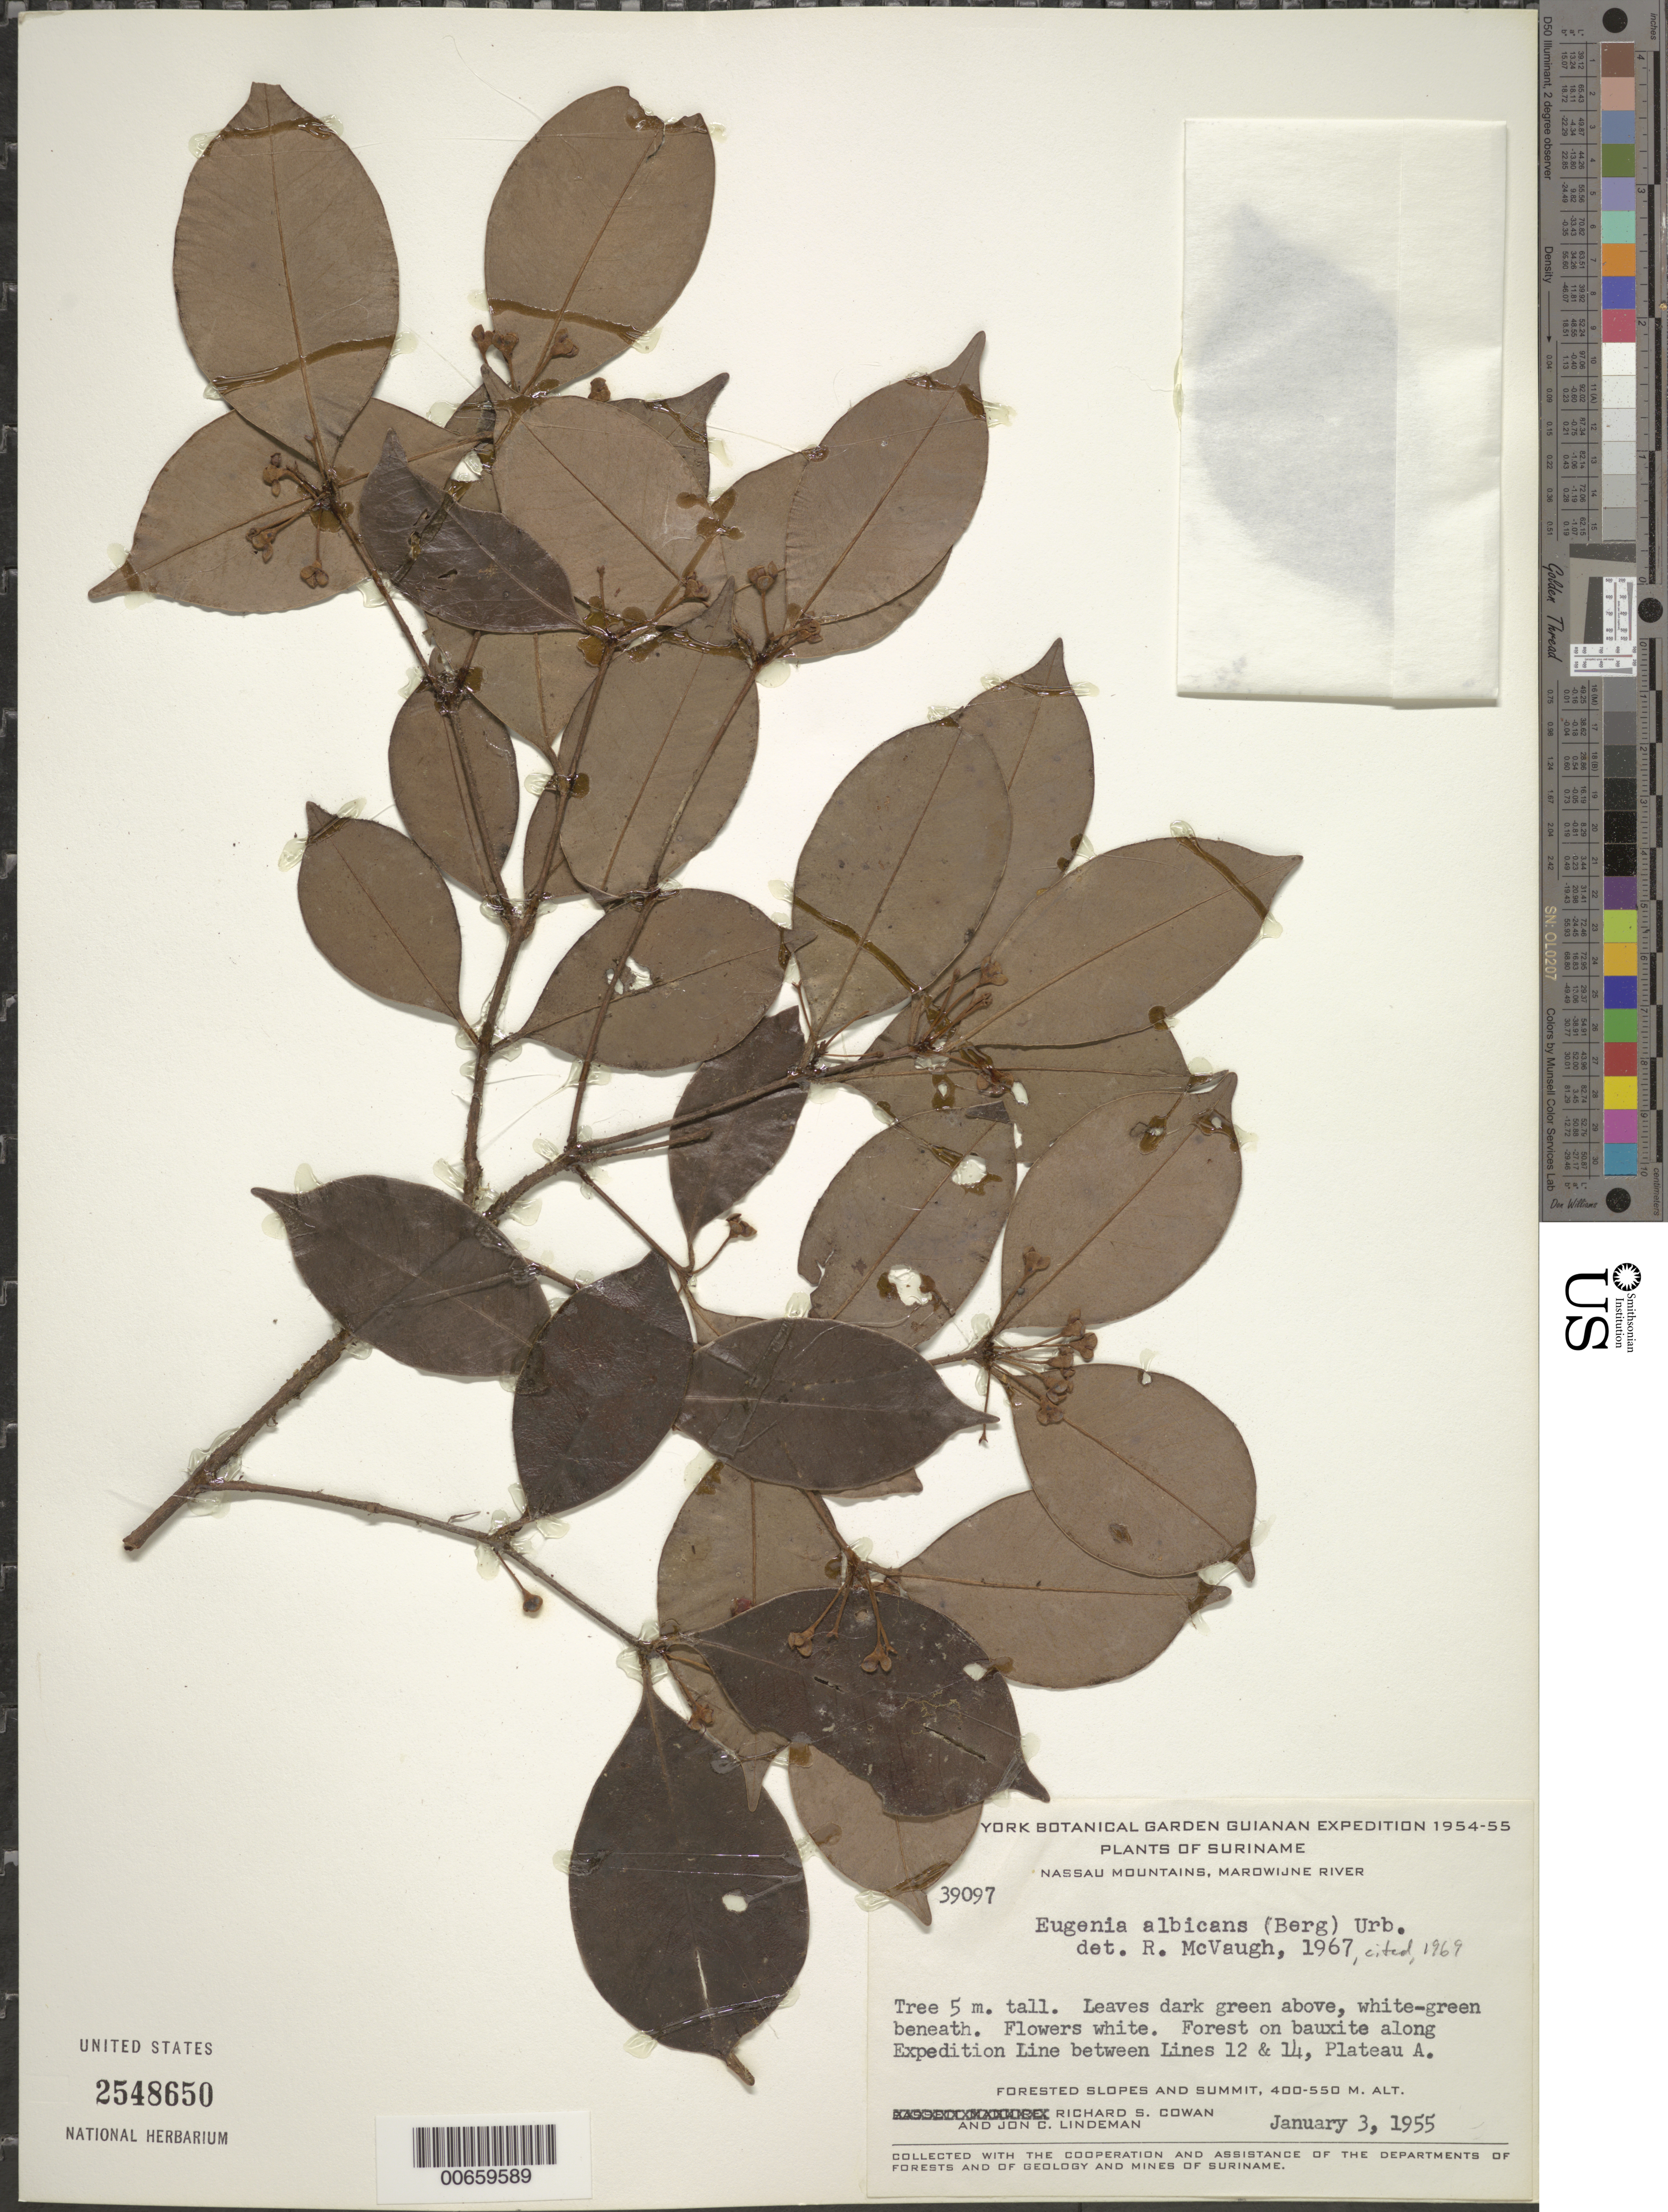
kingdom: Plantae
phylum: Tracheophyta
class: Magnoliopsida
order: Myrtales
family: Myrtaceae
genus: Eugenia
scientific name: Eugenia albicans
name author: (O. Berg) Urb.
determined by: McVaugh, R.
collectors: R. S. Cowan & J. C. Lindeman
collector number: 39097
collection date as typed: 3-Jan-55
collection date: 1955-01-03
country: Suriname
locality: Nassau Mts., Marowijne R., Plateau A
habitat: Forest on bauxite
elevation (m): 400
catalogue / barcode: US 2548650